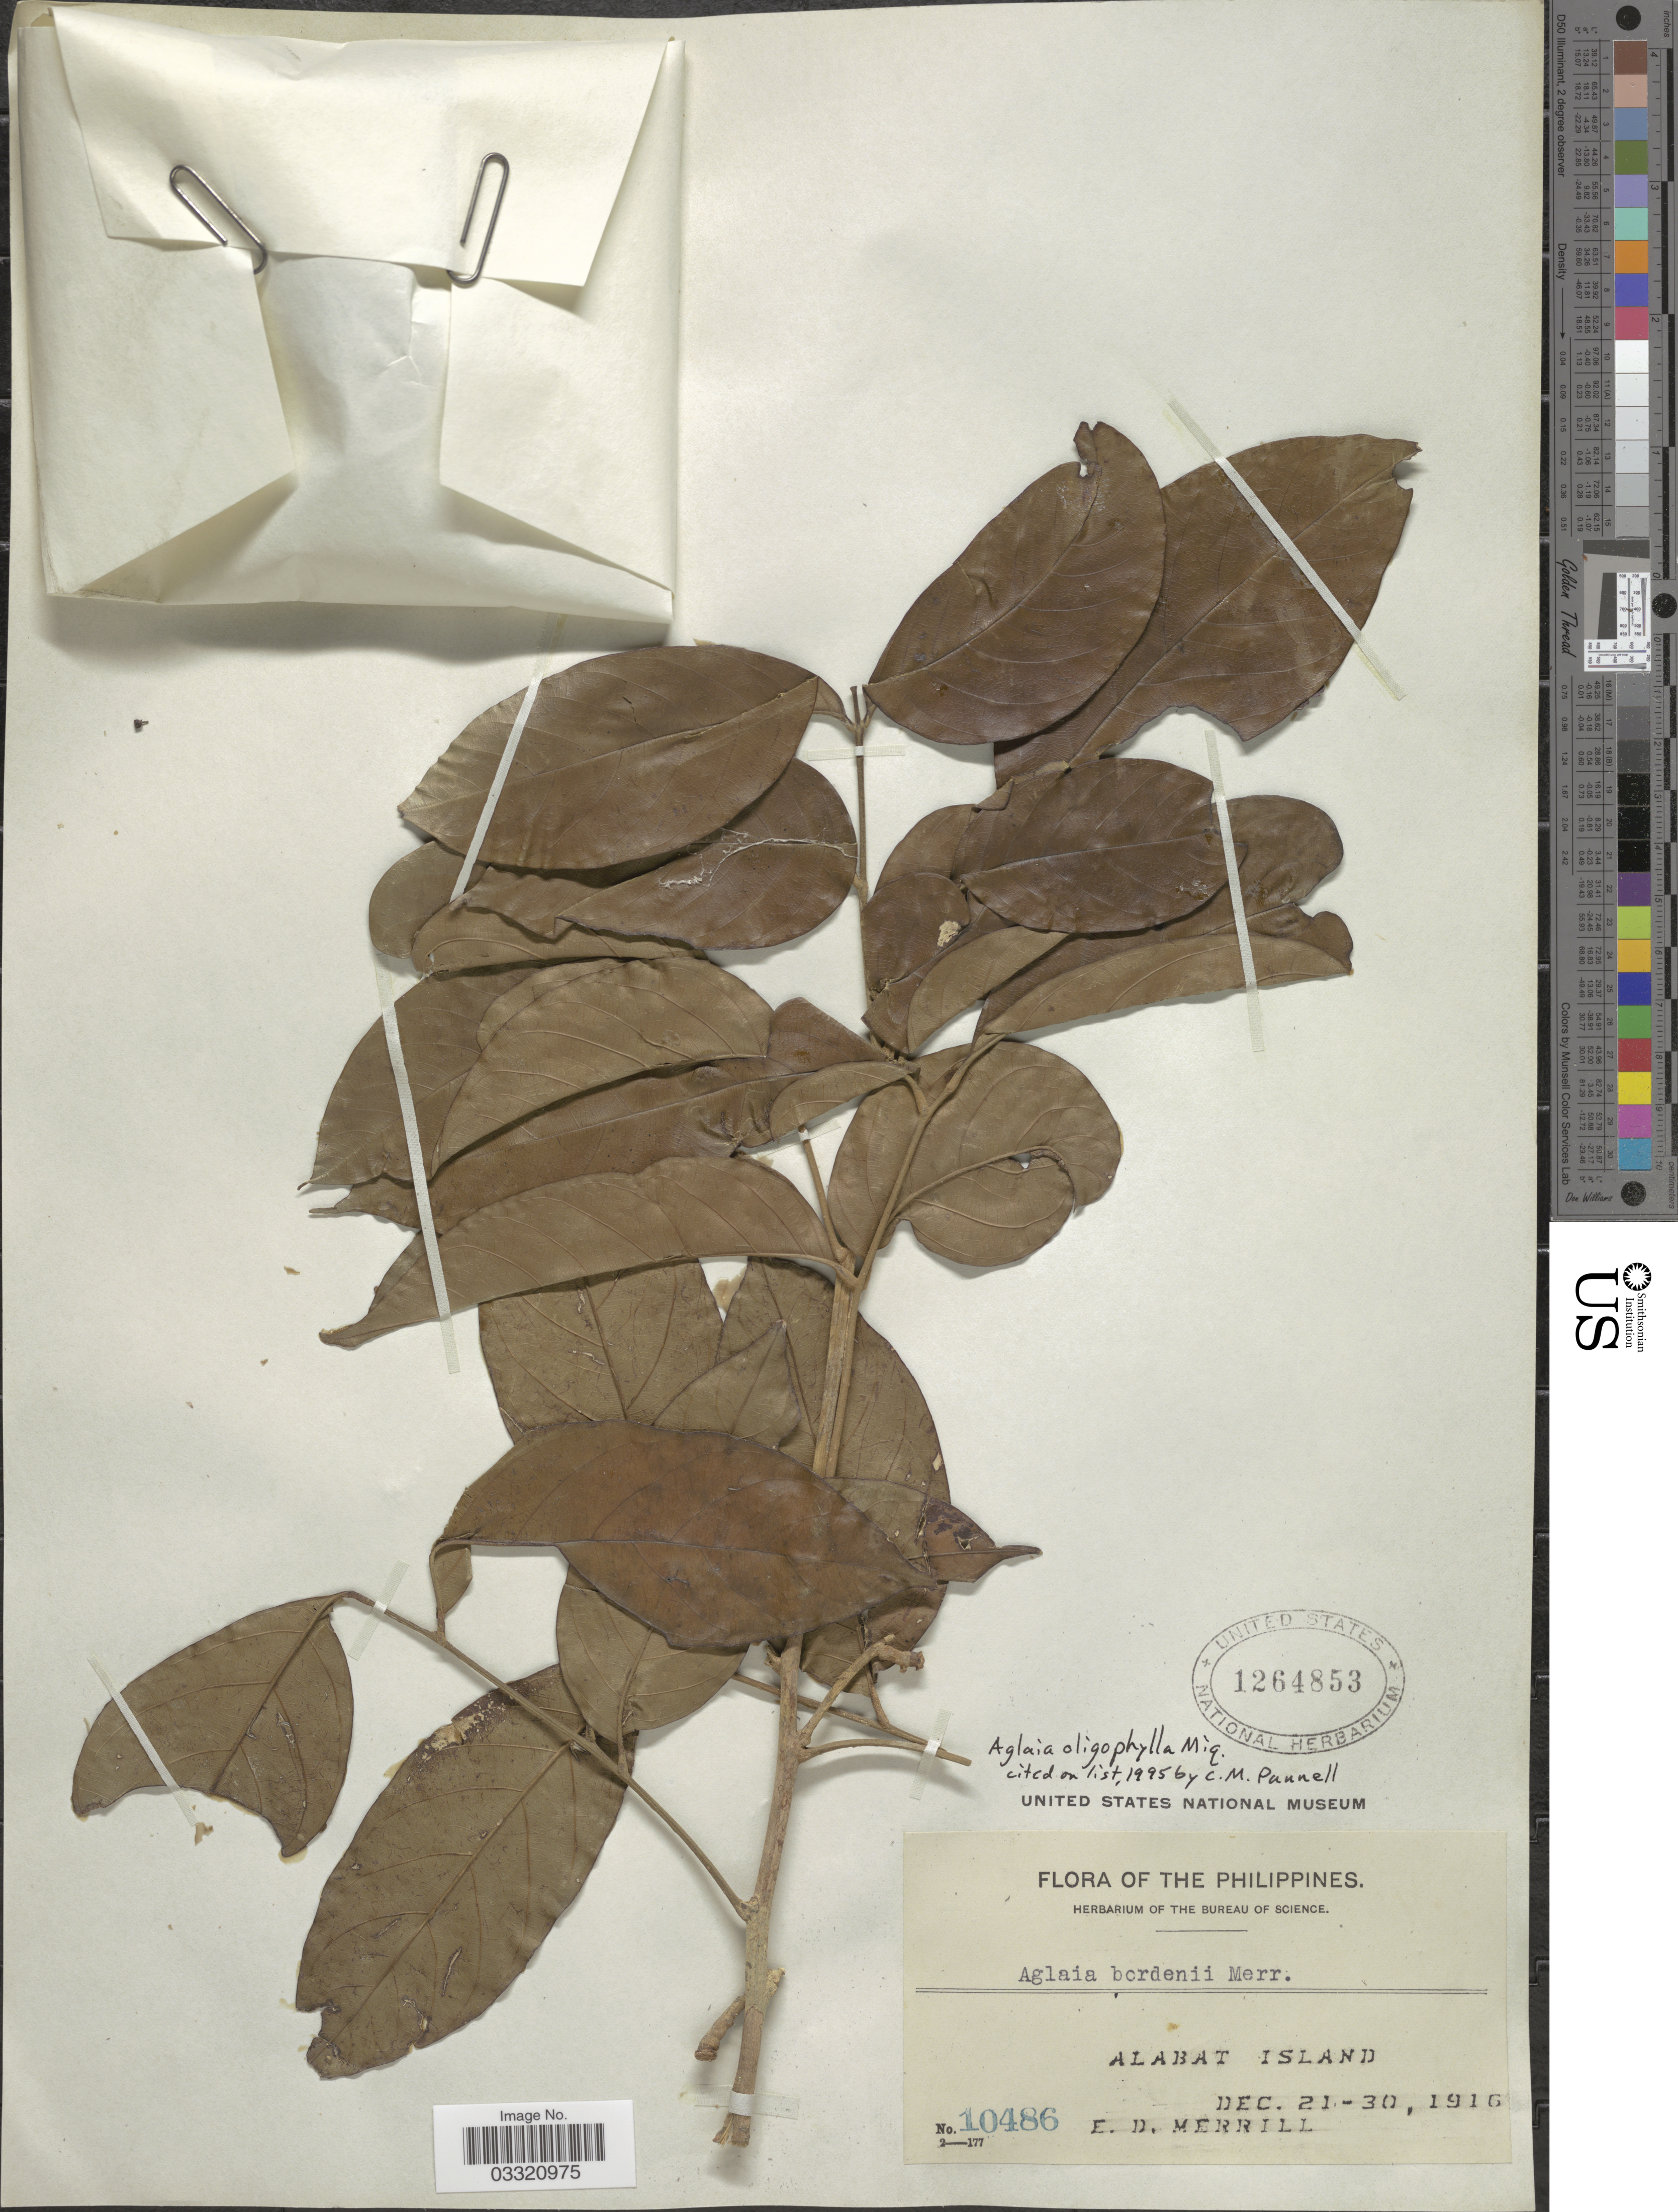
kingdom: Plantae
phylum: Tracheophyta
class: Magnoliopsida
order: Sapindales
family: Meliaceae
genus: Aglaia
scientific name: Aglaia oligophylla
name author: Miq.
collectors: E. D. Merrill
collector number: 10486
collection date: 1916-12-21/1916-12-30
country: Philippines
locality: Alabat Island.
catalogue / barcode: US 1264853